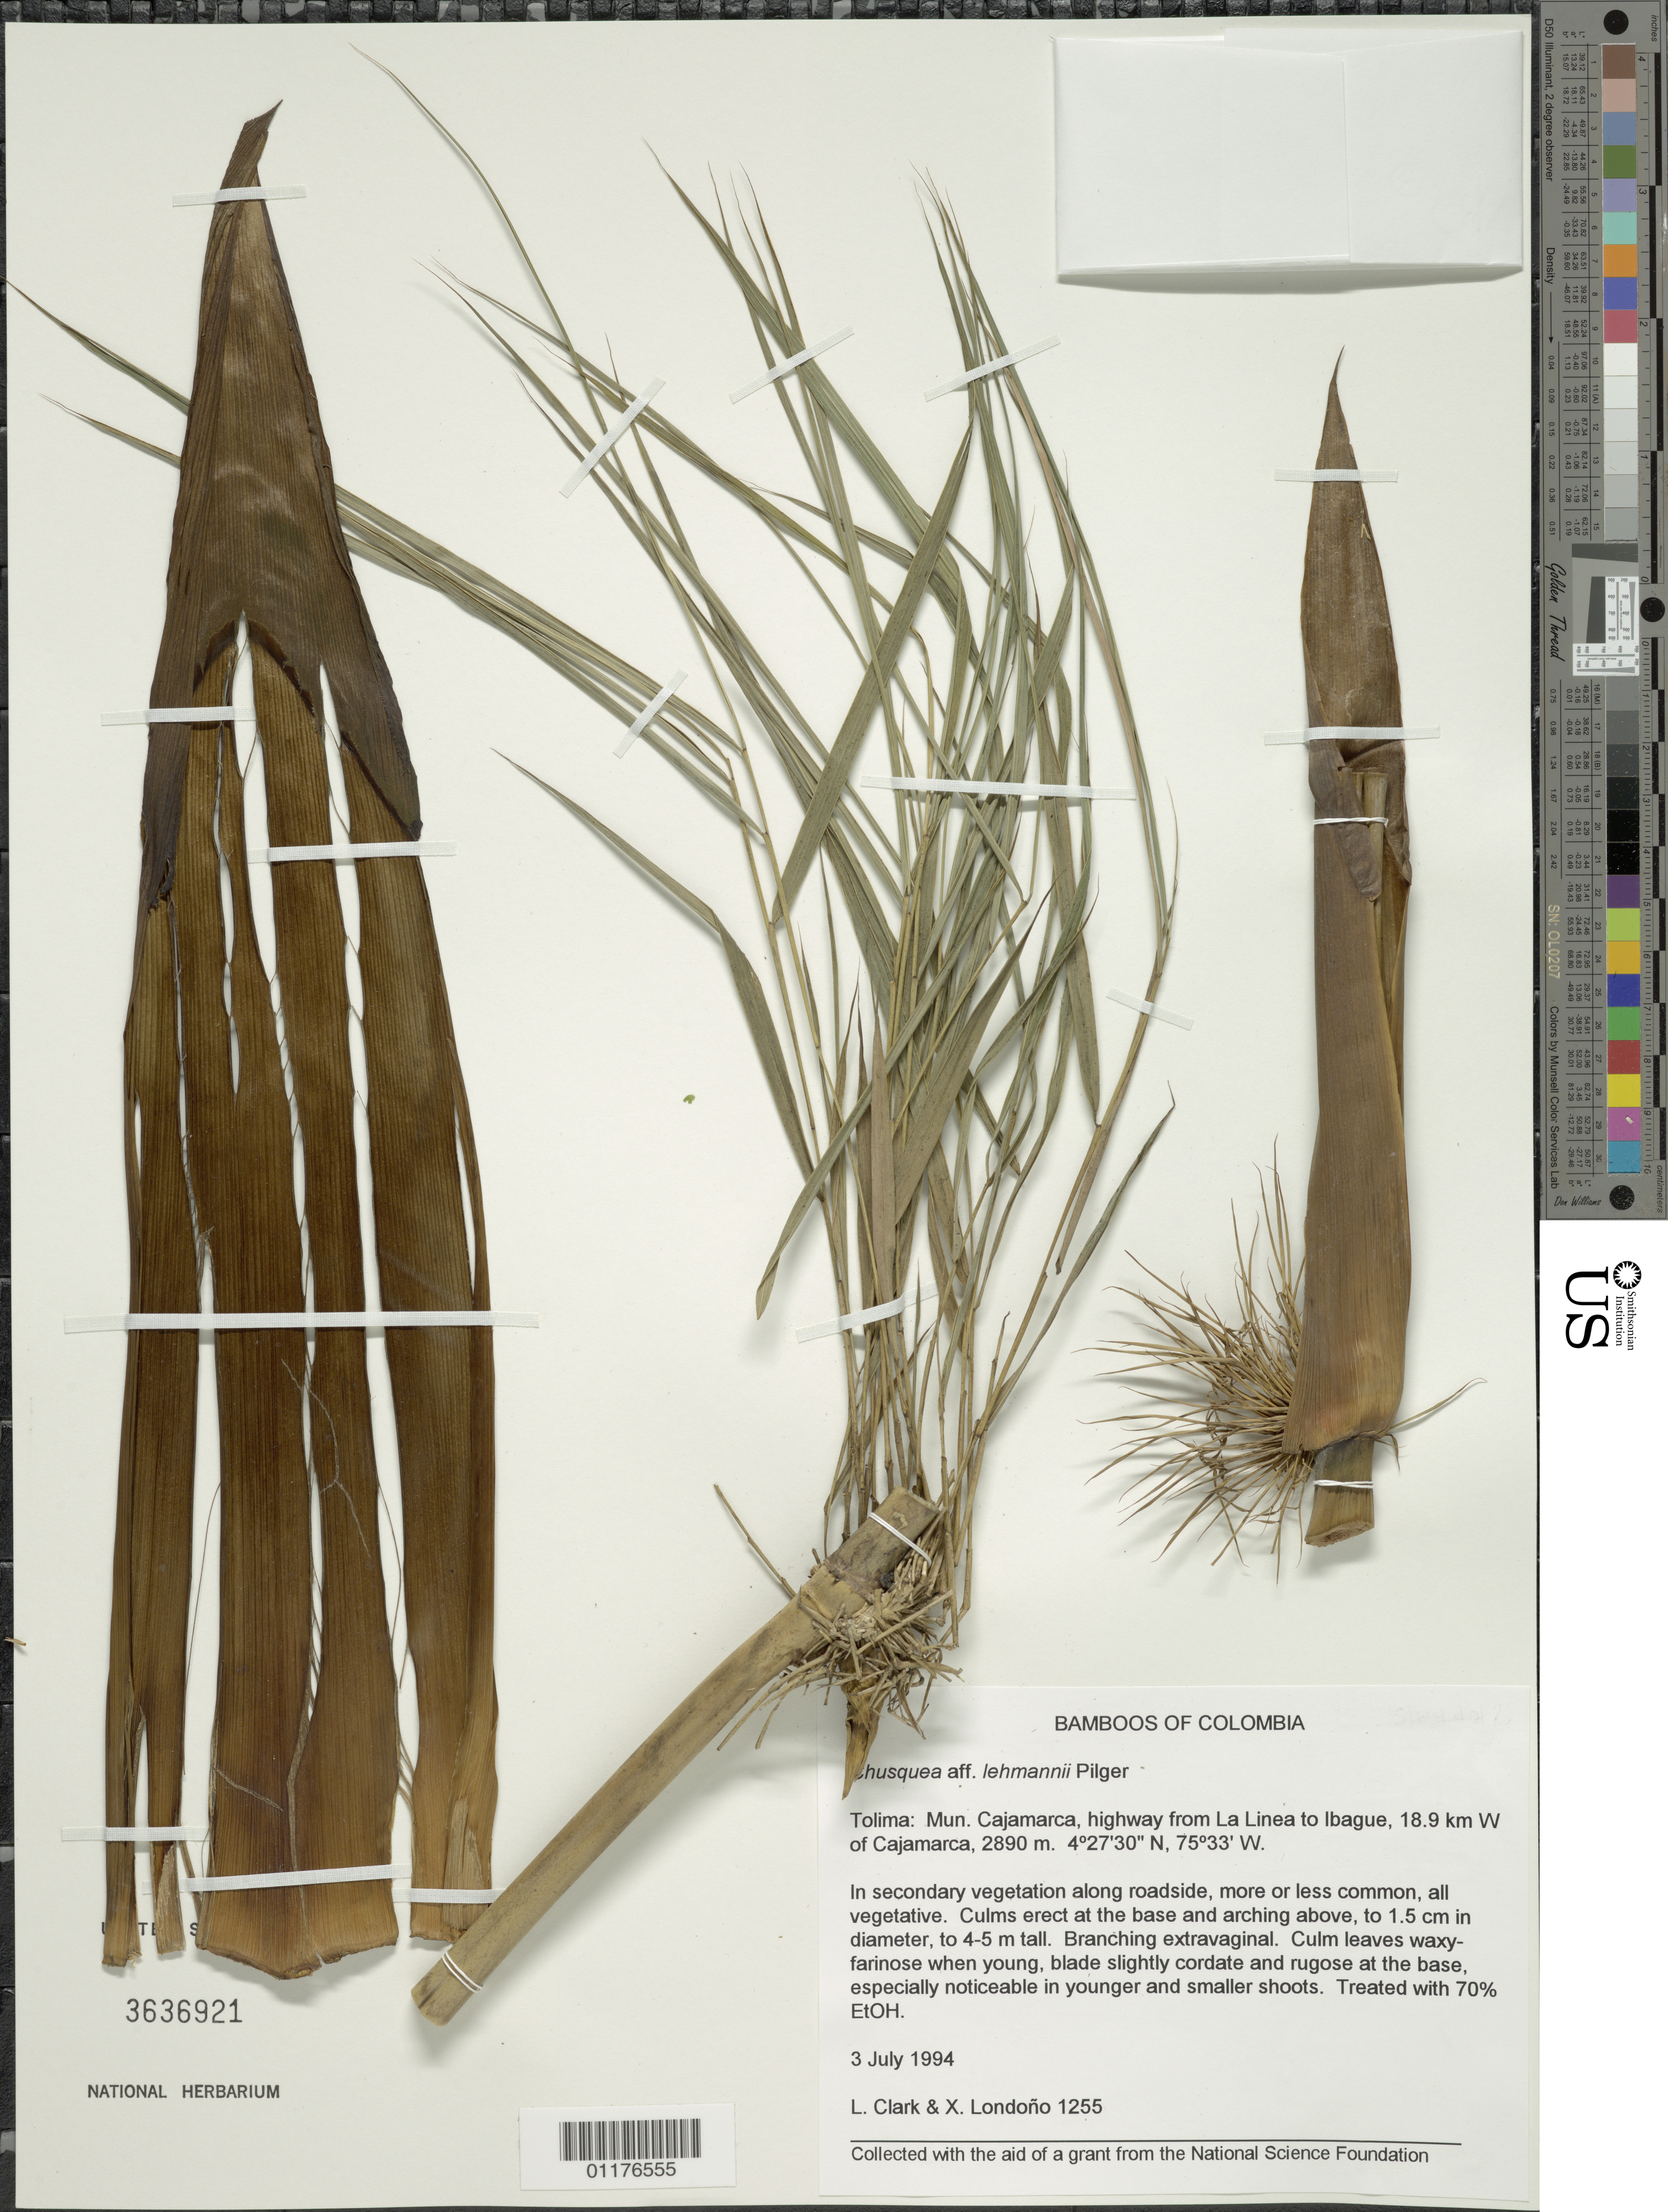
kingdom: Plantae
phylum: Tracheophyta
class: Liliopsida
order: Poales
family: Poaceae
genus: Chusquea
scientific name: Chusquea lehmannii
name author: Pilg.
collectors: L. G. Clark & X. Londoño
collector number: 1255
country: Colombia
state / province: Tolima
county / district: Cajamarca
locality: Highway from La Linea to Ibague, W of Cajamarca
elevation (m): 2890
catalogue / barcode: US 3636921